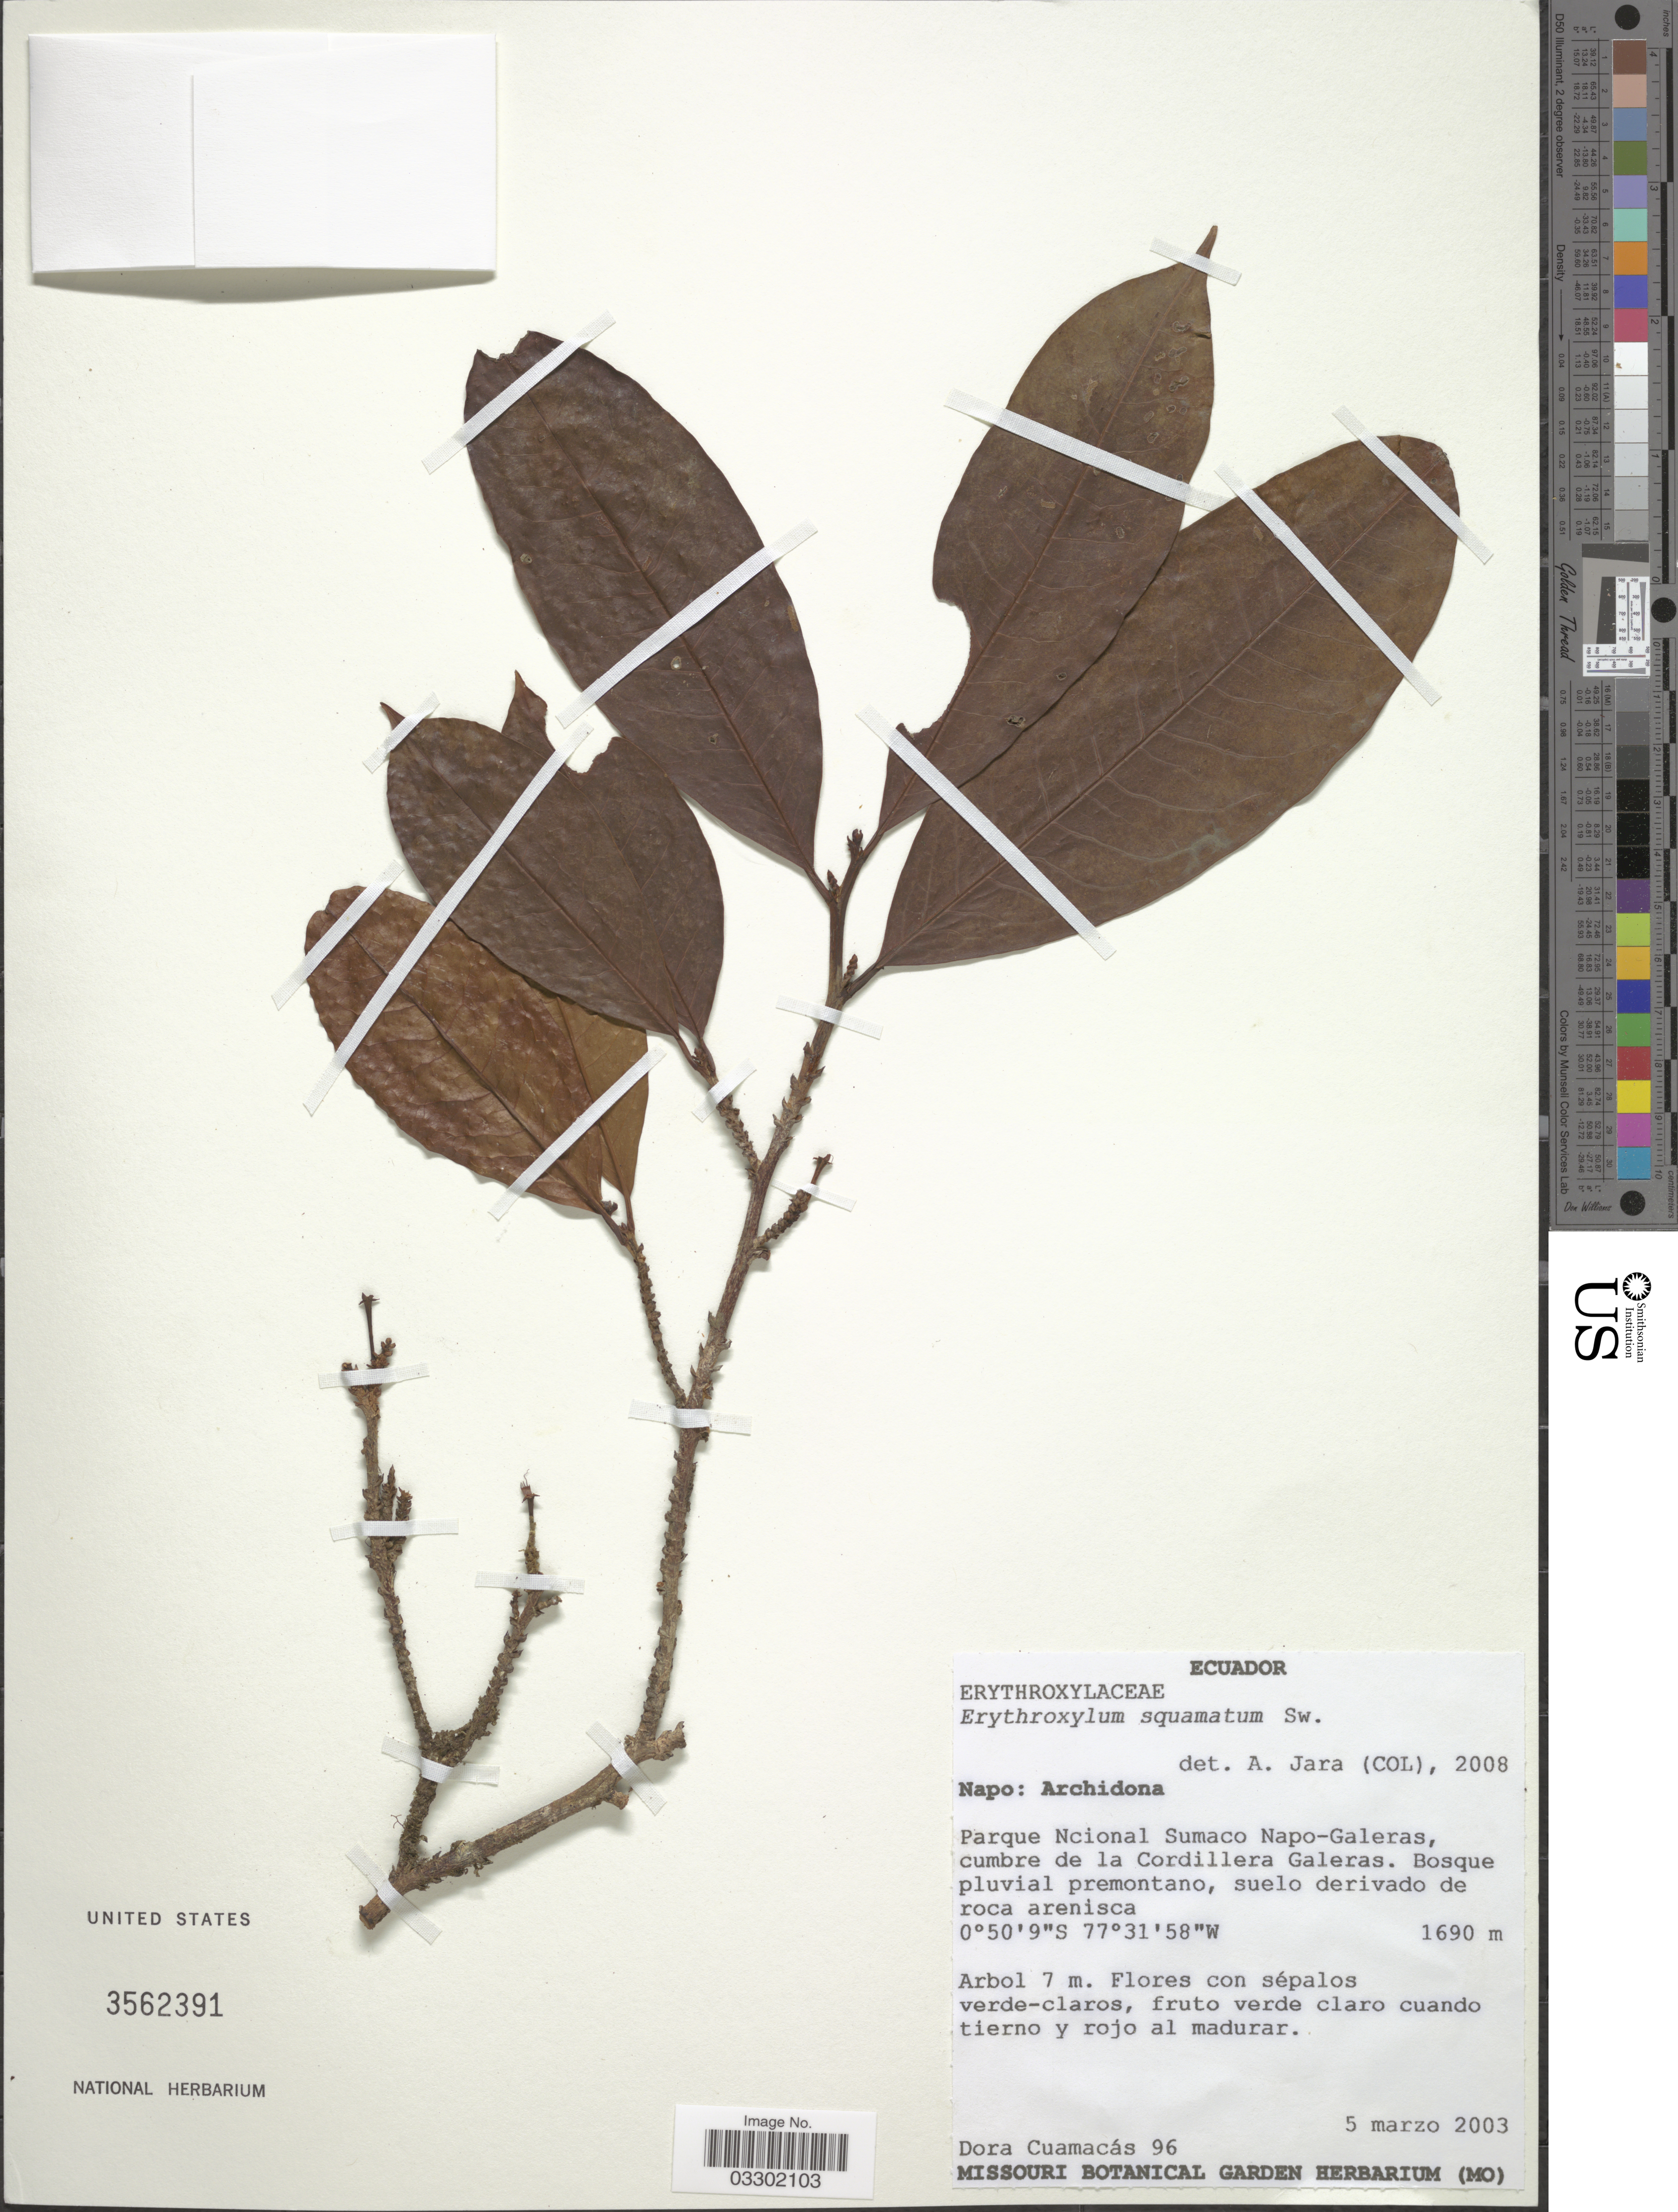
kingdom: Plantae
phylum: Tracheophyta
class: Magnoliopsida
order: Malpighiales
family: Erythroxylaceae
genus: Erythroxylum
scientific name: Erythroxylum squamatum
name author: Sw.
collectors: D. Cuamacás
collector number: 96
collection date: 2003-03-05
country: Ecuador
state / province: Napo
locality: Archidona, Parque Ncional Sumaco Napo-Galeras, cumbre de la Cordillera Galeras.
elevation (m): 1690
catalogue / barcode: US 3562391